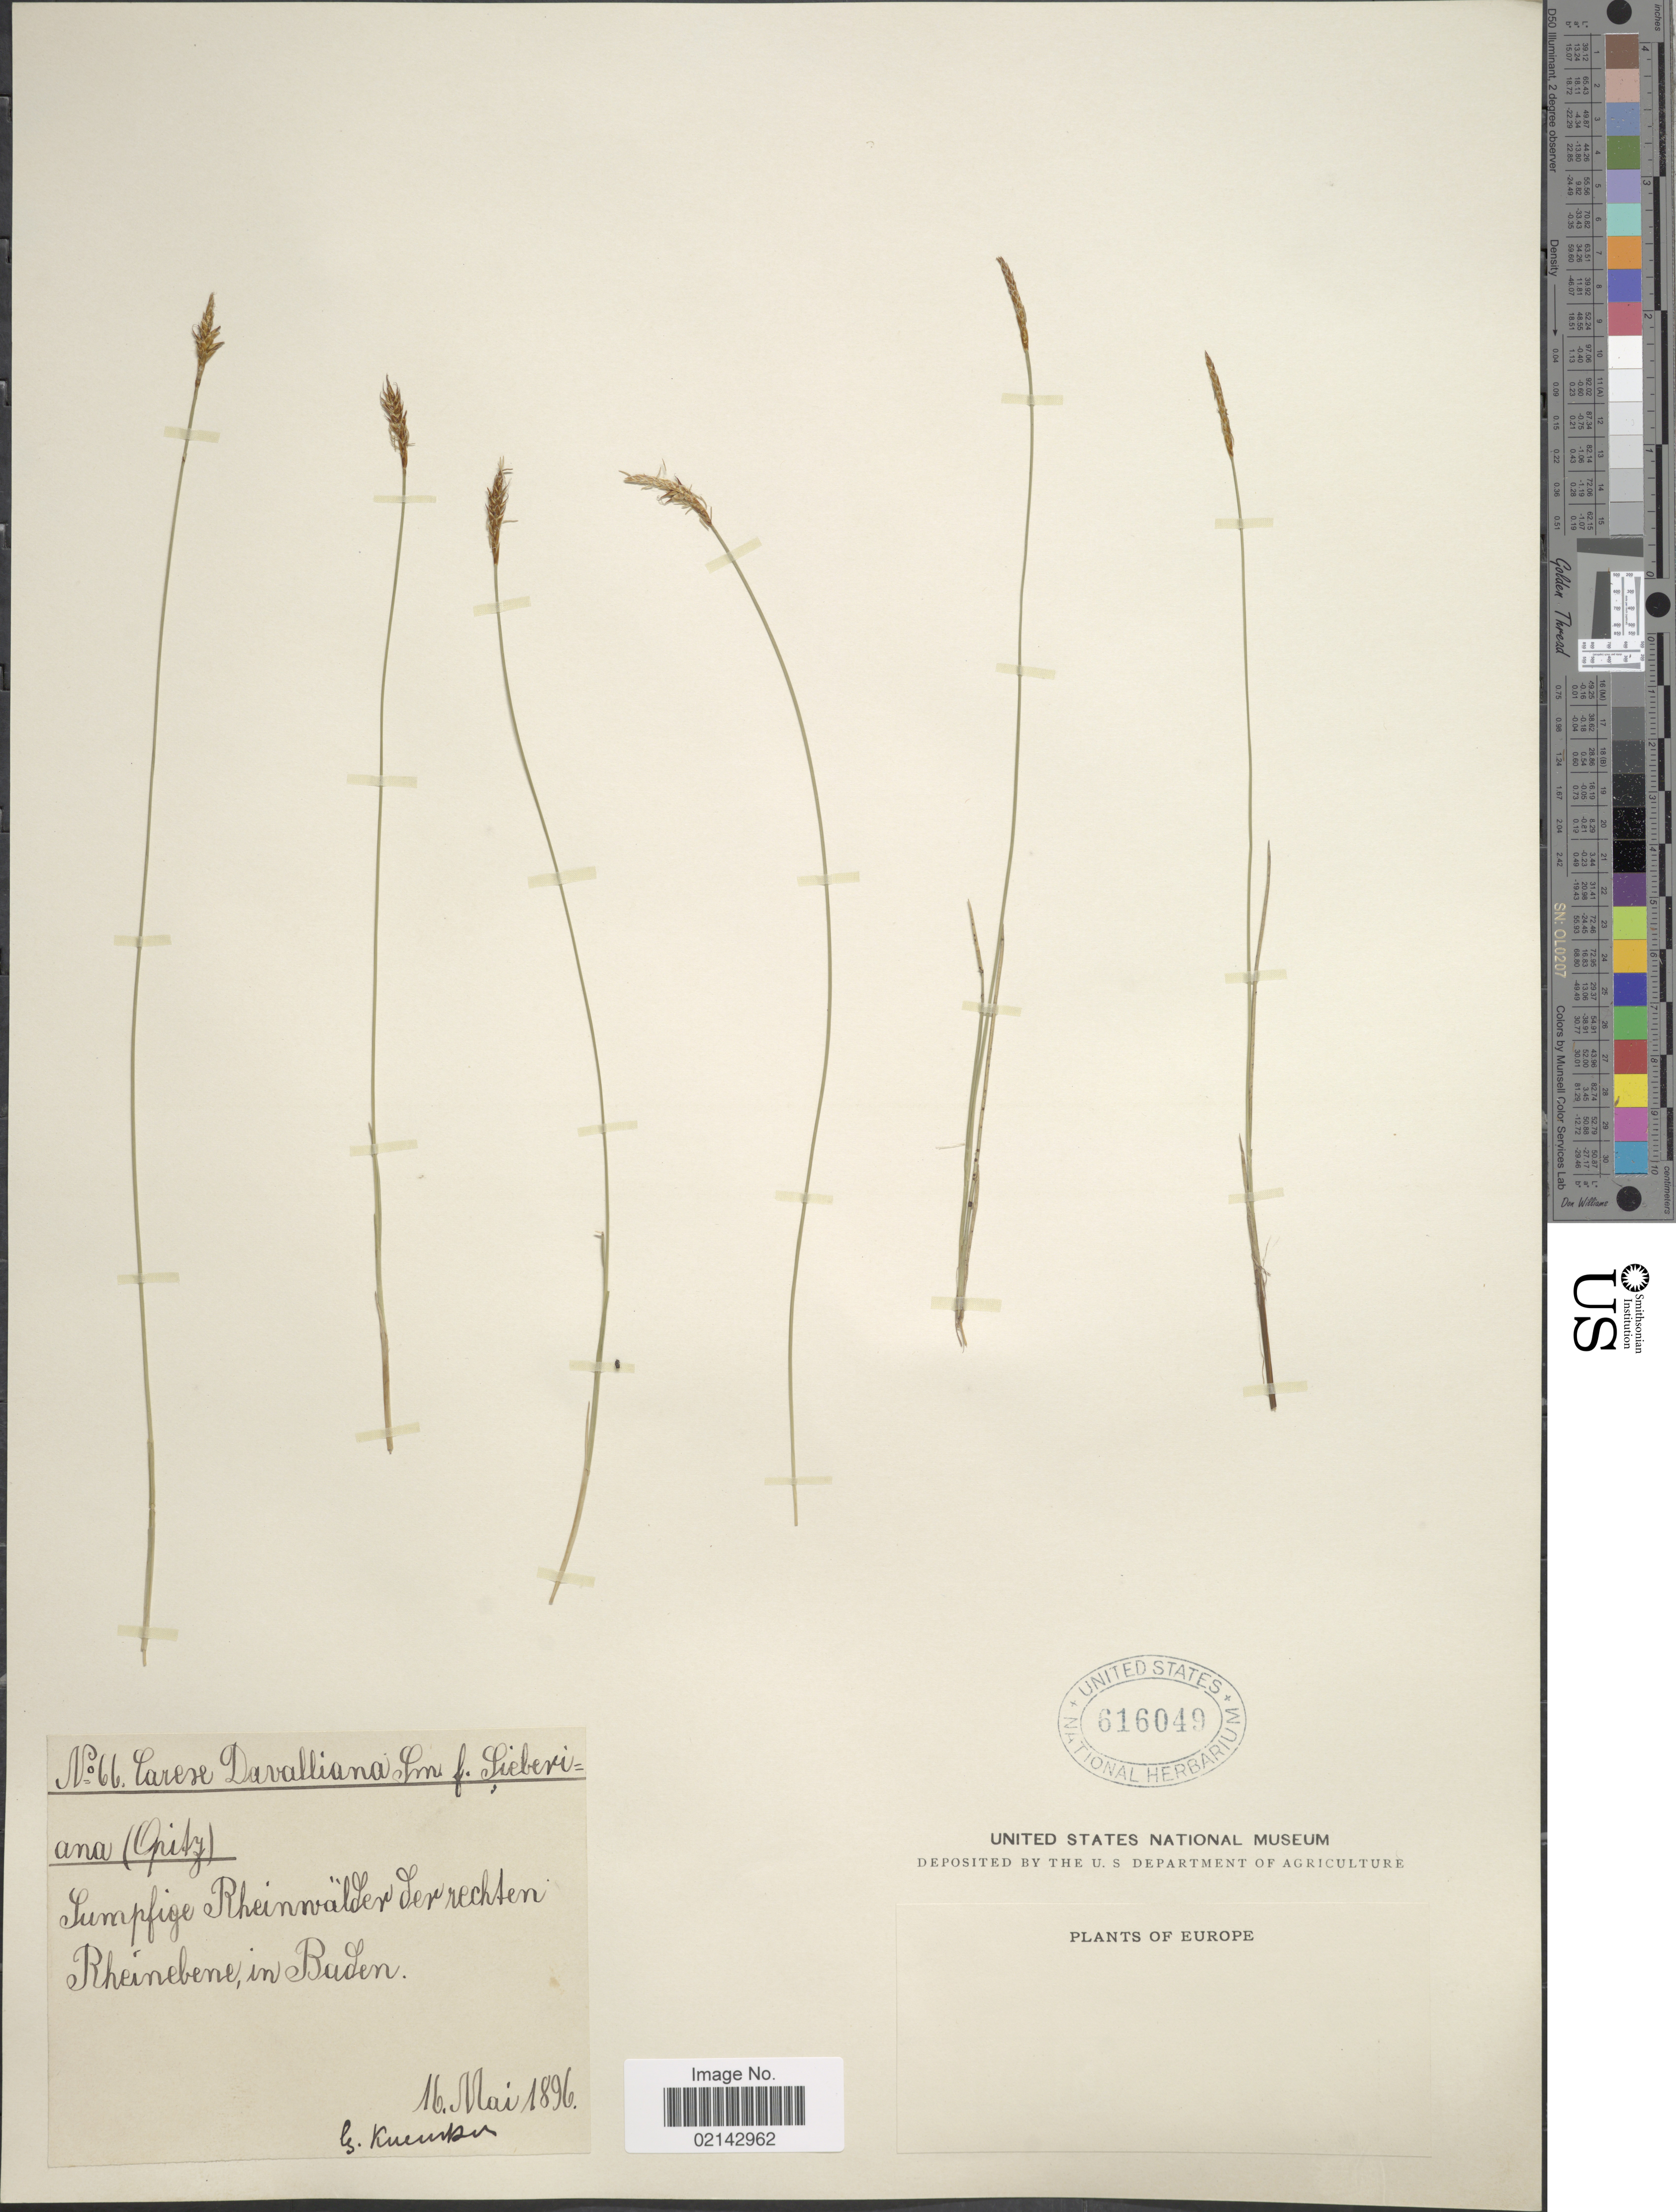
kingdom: Plantae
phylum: Tracheophyta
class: Liliopsida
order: Poales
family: Cyperaceae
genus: Carex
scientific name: Carex davalliana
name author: Sm.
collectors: Kneucker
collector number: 66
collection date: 1896-05-16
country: Germany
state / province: Baden-Württemberg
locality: Sumpfige Rheinwalder der rechten Rheinebene, in Baden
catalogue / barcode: US 616049